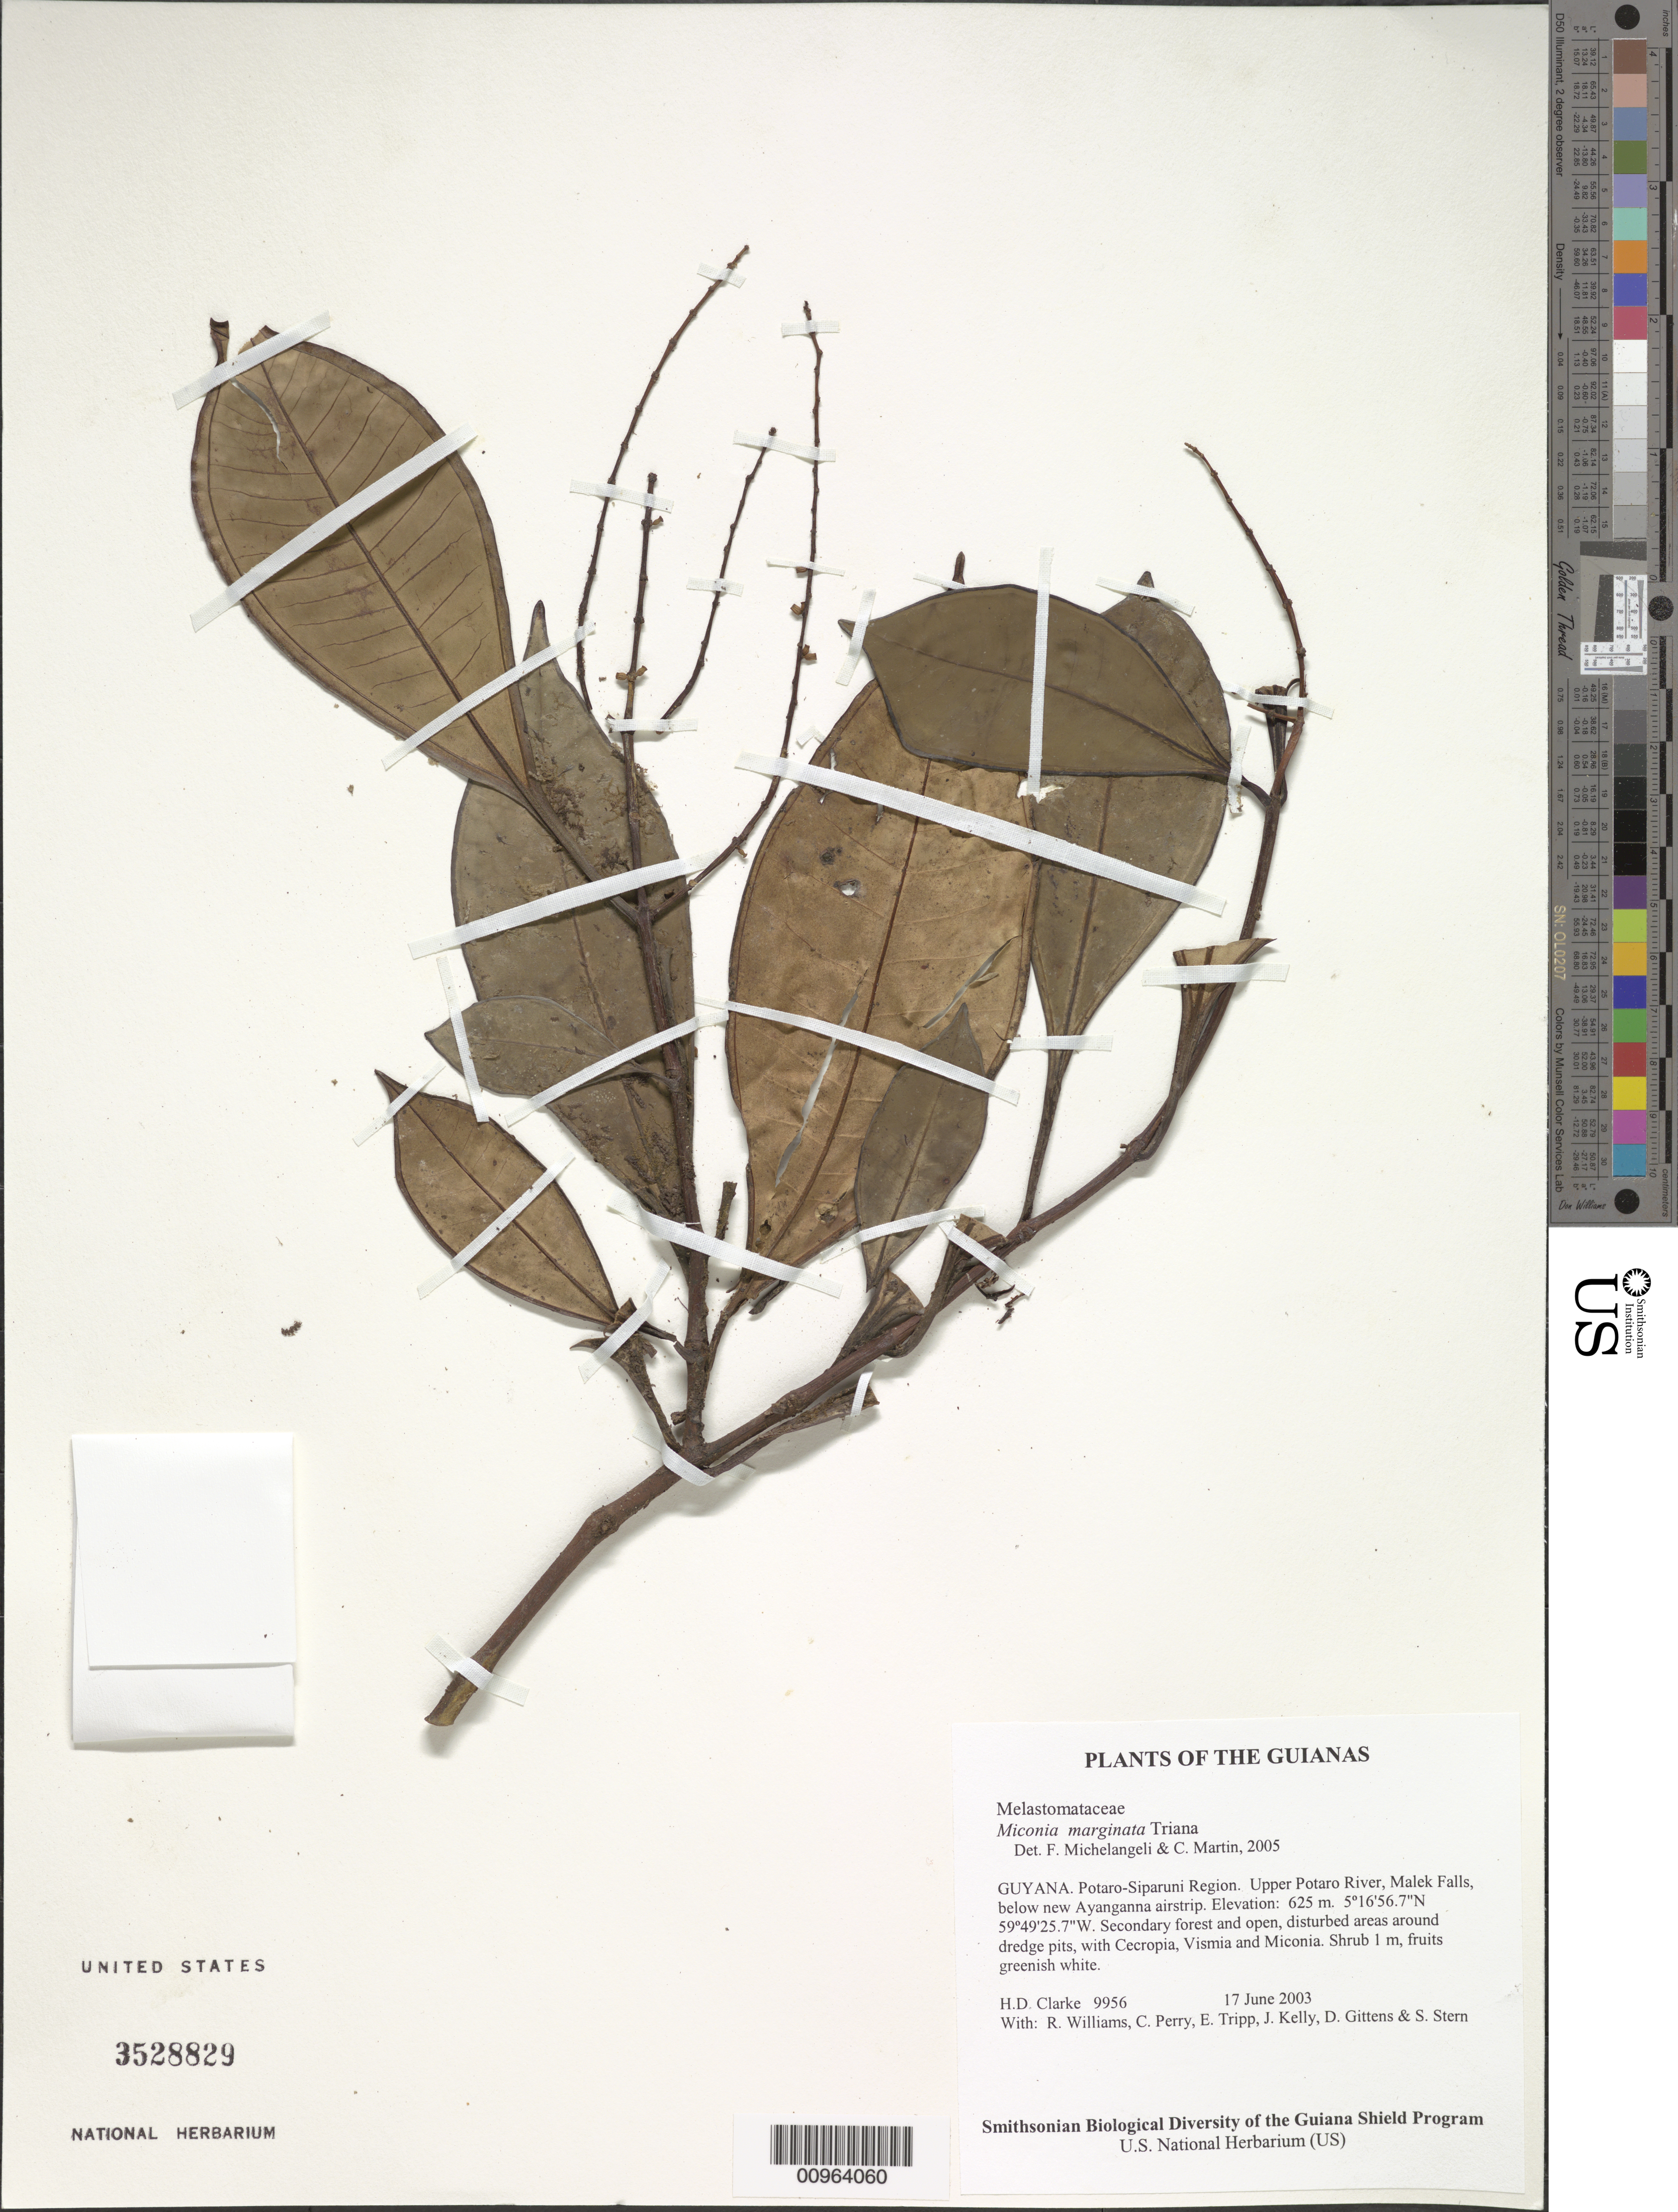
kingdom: Plantae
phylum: Tracheophyta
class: Magnoliopsida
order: Myrtales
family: Melastomataceae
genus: Miconia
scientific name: Miconia marginata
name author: Triana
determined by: Michelangeli, F. A.; Martin, C.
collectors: H. D. Clarke, R. Williams, C. Perry, E. Tripp, J. Kelly, D. Gittens & S. R. Stern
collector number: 9956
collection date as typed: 17 June 2003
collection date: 2003-06-17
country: Guyana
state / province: Potaro-Siparuni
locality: Upper Potaro River, Malek Falls, below new Ayanganna airstrip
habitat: Secondary forest and open, disturbed areas around dredge pits, with Cecropia, Vismia and Miconia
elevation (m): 625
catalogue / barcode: US 3528829